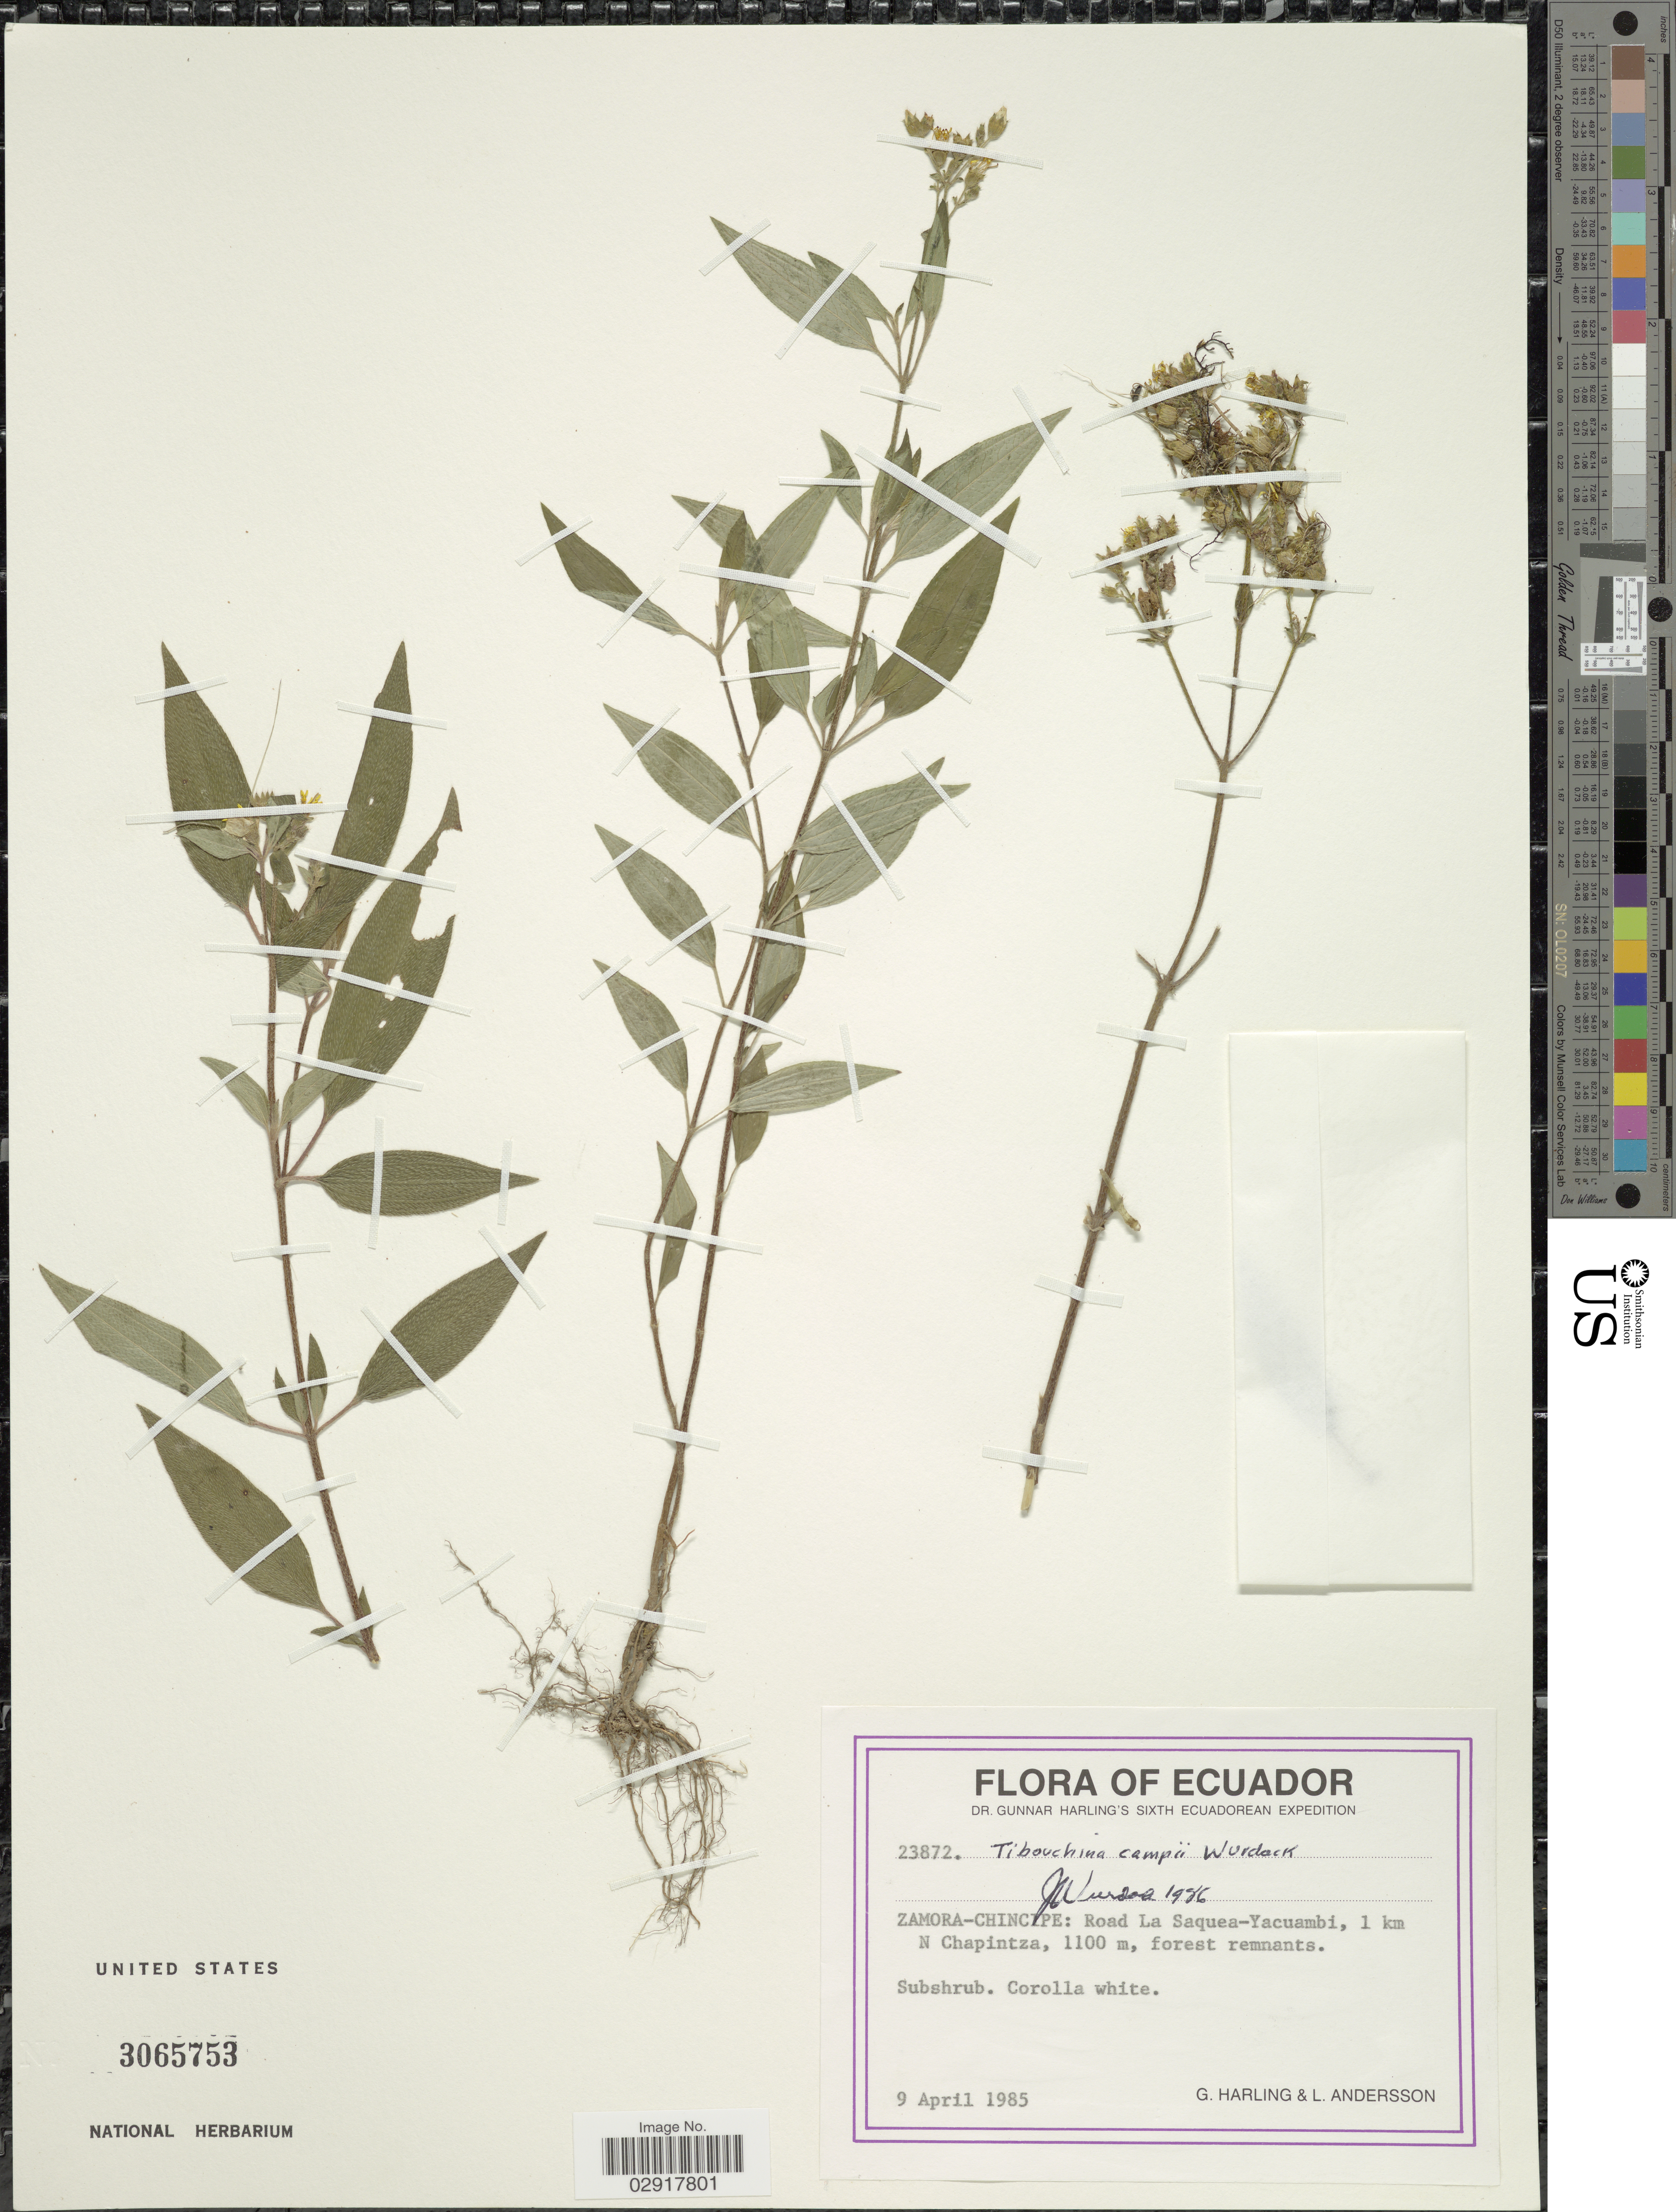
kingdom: Plantae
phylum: Tracheophyta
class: Magnoliopsida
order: Myrtales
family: Melastomataceae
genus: Chaetogastra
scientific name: Chaetogastra campii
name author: (Wurdack) P.J.F. Guim. & Michelang.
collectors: G. Harling & L. Andersson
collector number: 23872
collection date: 1985-04-09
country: Ecuador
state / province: Zamora-Chinchipe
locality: Road La Saquea-Yacuambi, 1 km N Chapintza.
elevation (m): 1100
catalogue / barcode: US 3065753